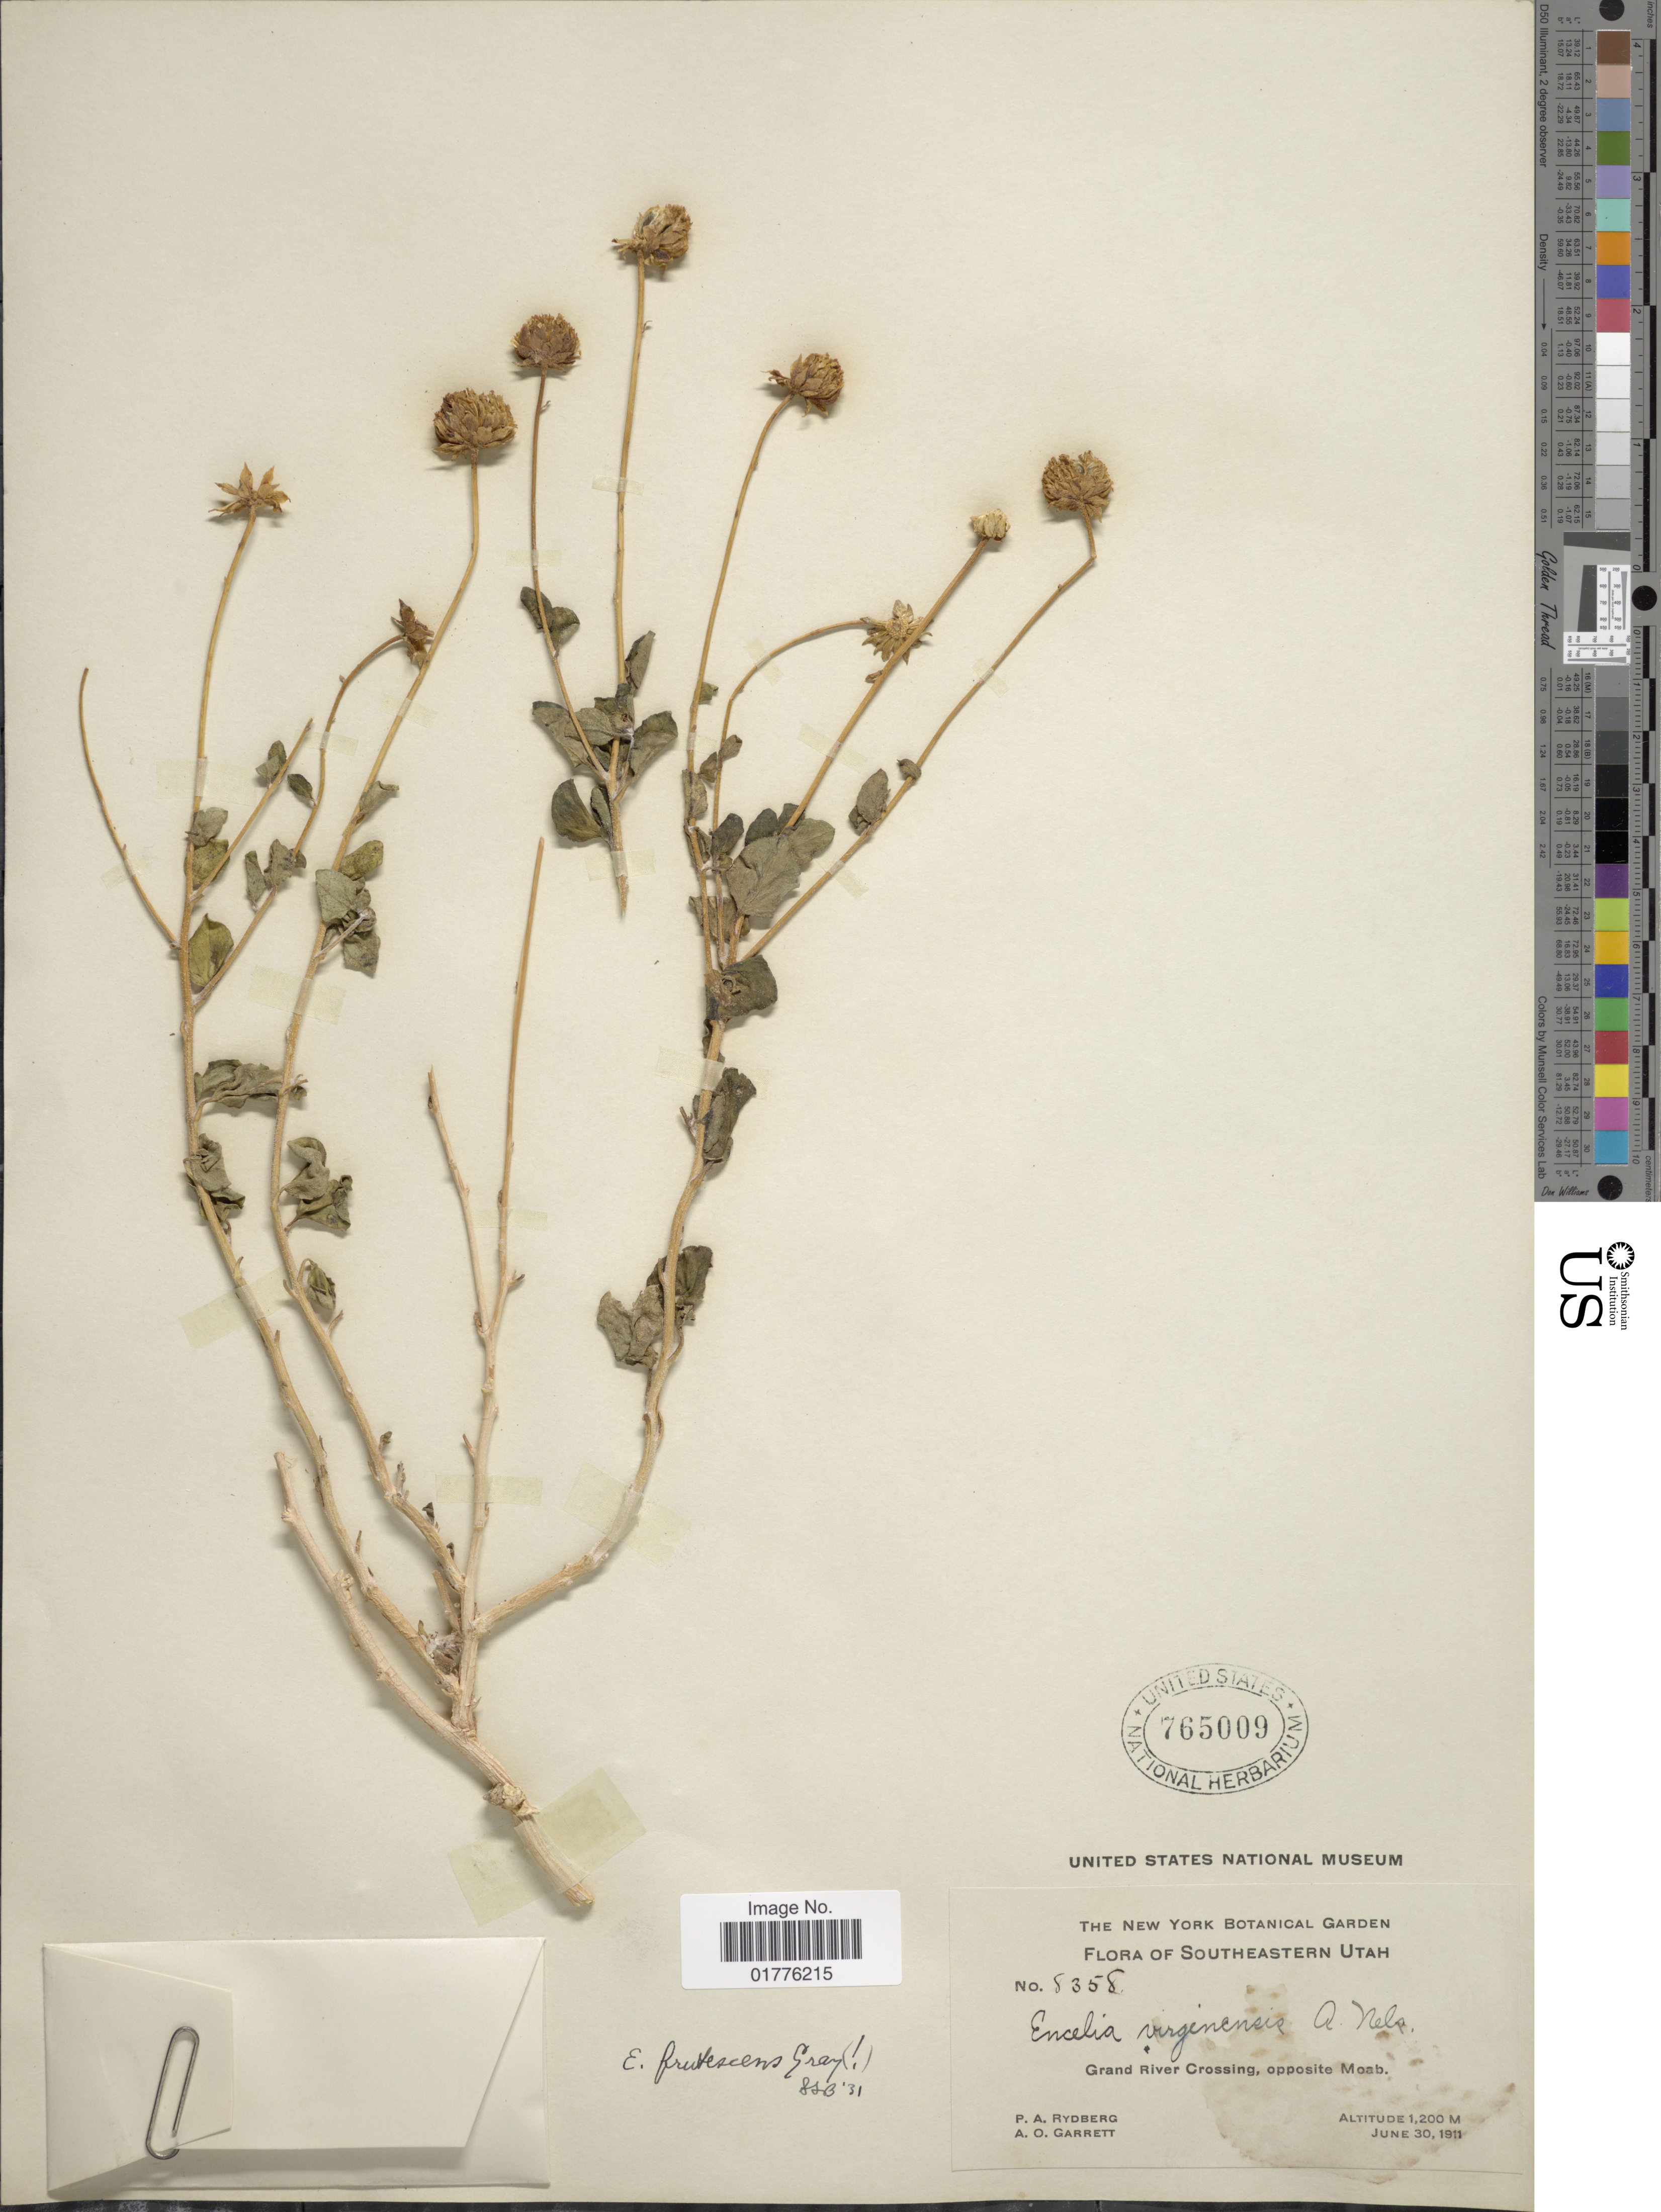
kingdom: Plantae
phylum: Tracheophyta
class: Magnoliopsida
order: Asterales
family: Asteraceae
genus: Encelia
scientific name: Encelia frutescens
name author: (A. Gray) A. Gray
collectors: P. A. Rydberg & A. O. Garrett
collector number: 8358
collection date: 1911-06-30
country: United States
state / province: Utah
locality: Southeastern Utah. Grand River Crossing, opposite Moab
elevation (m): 1200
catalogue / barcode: US 765009